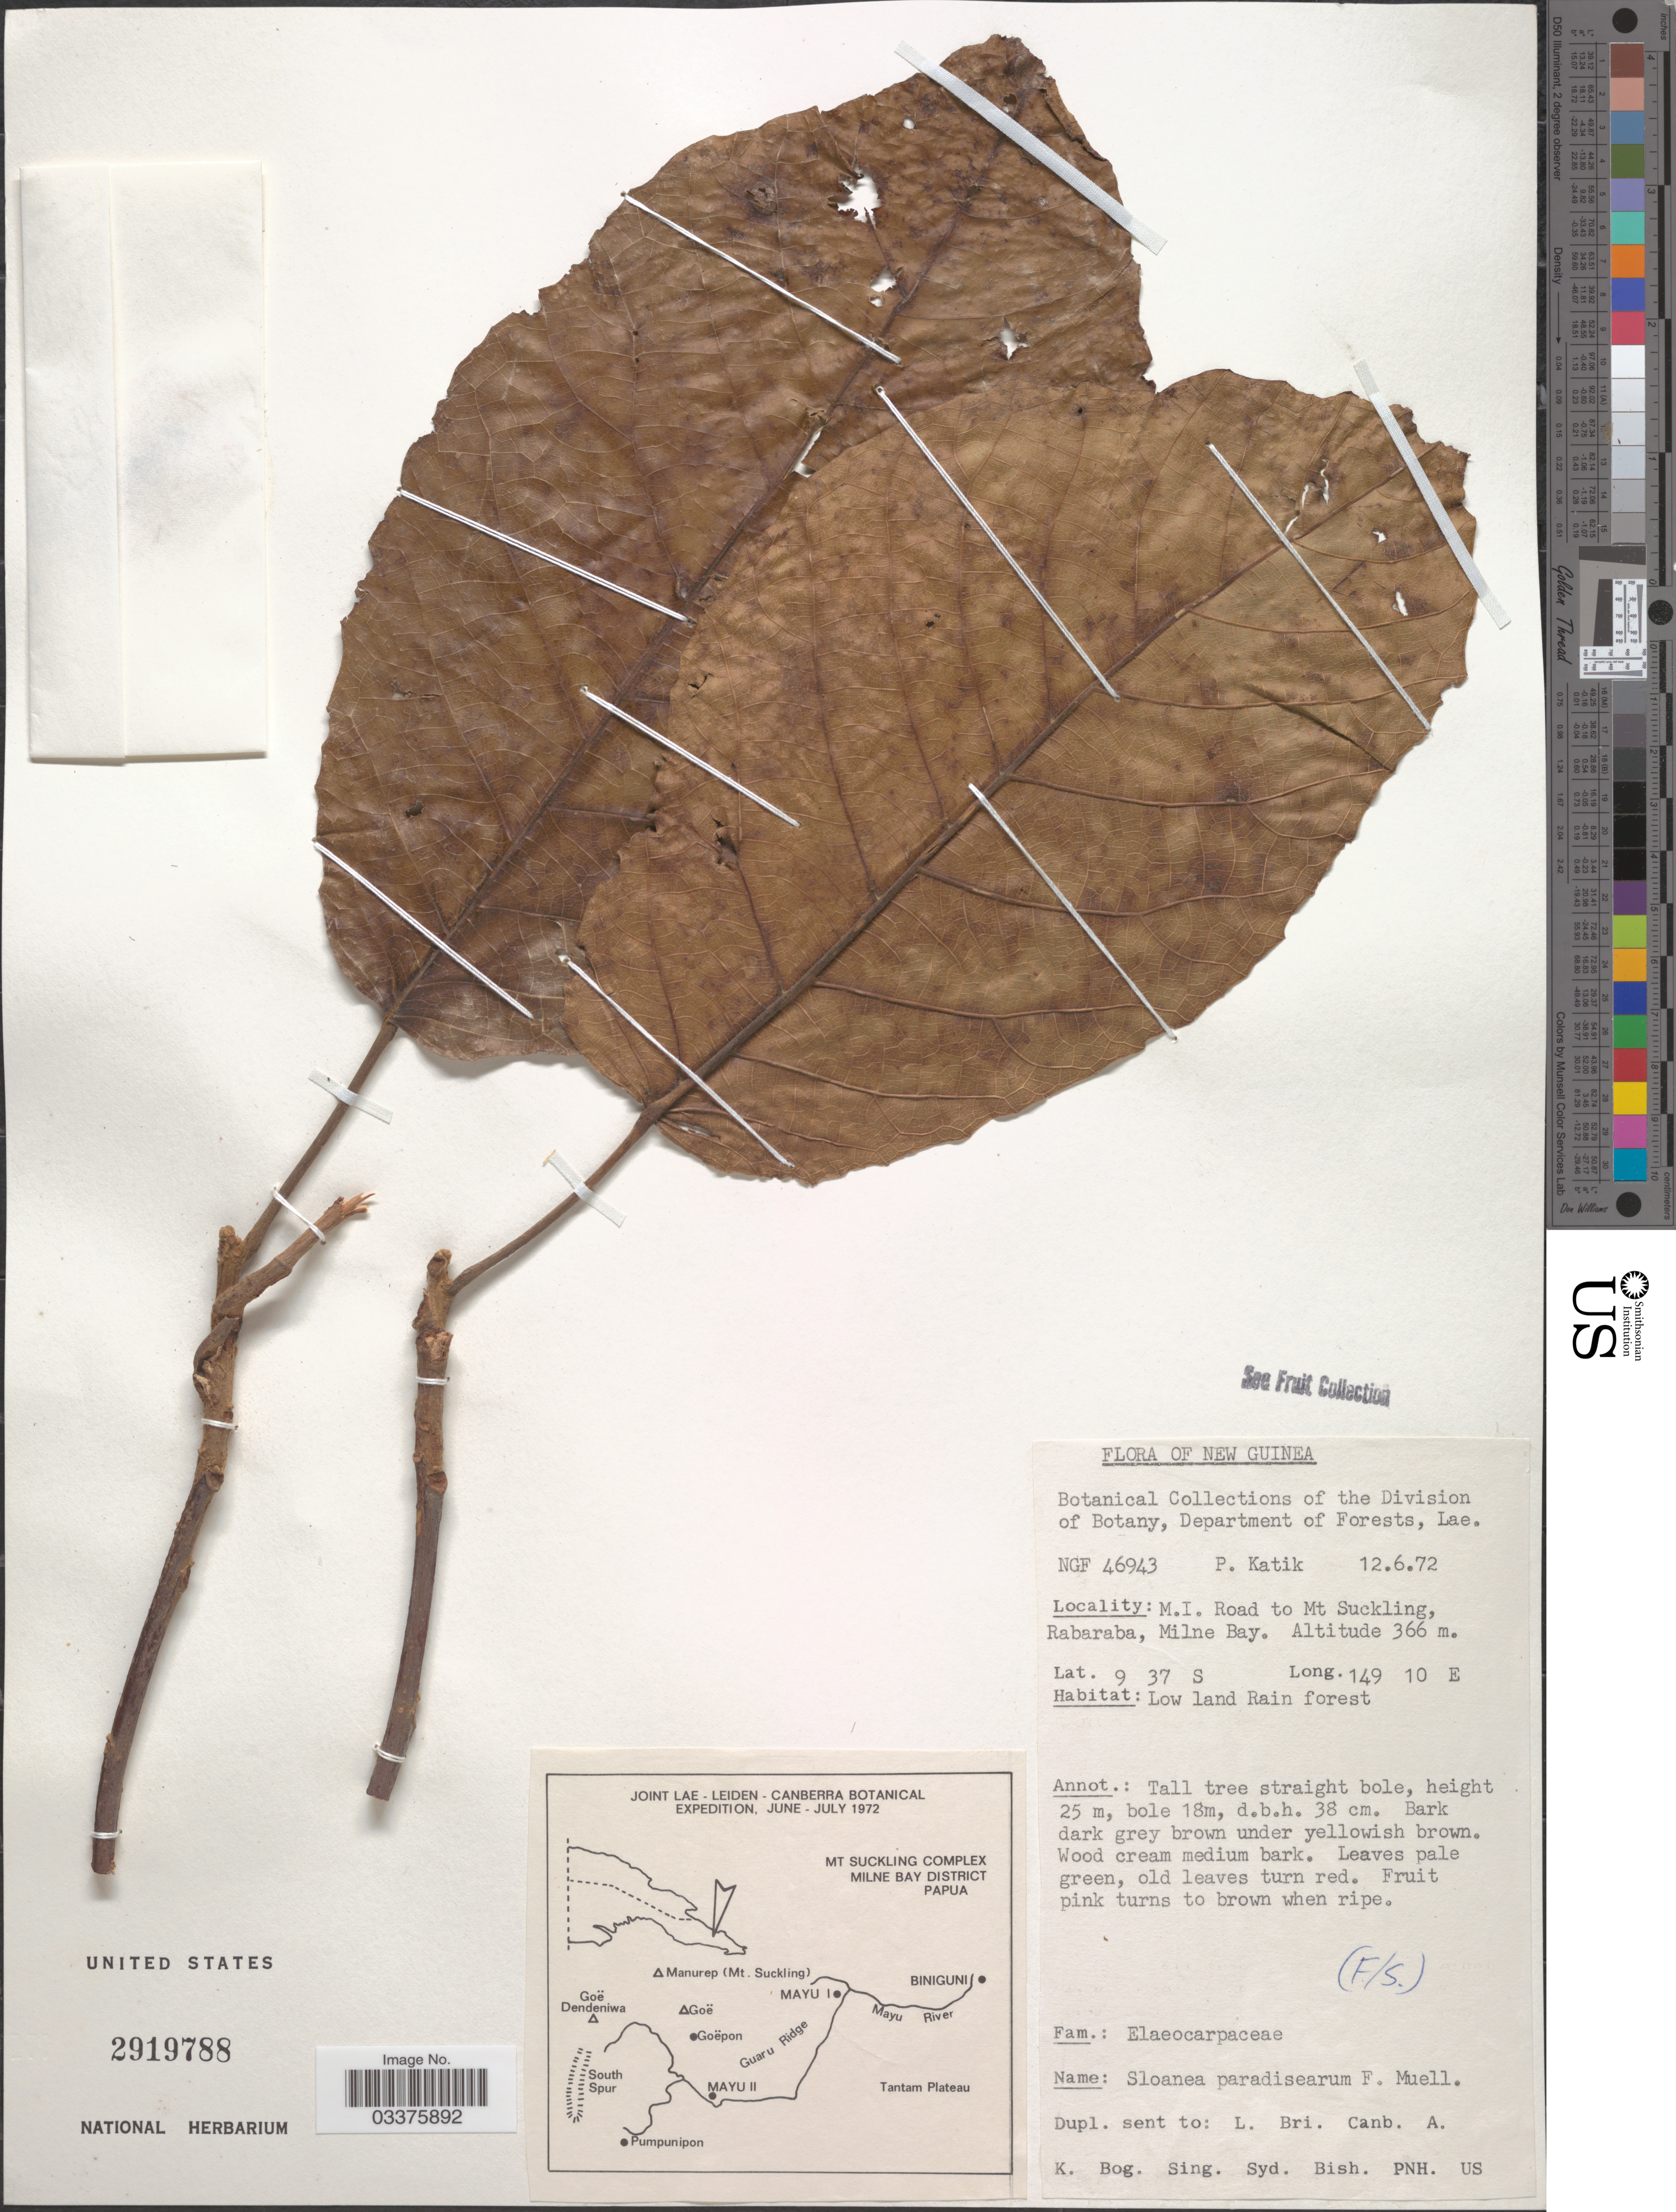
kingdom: Plantae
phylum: Tracheophyta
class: Magnoliopsida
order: Oxalidales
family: Elaeocarpaceae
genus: Sloanea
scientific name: Sloanea paradisearum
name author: F. Muell.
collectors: P. Katik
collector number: NGF 46943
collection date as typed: Transcribed d/m/y: 12/6/72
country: Papua New Guinea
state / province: Milne Bay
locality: New Guinea. M.I. Road to Mt Suckling, Rabaraba, Milne Bay.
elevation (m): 366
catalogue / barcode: US 2919788